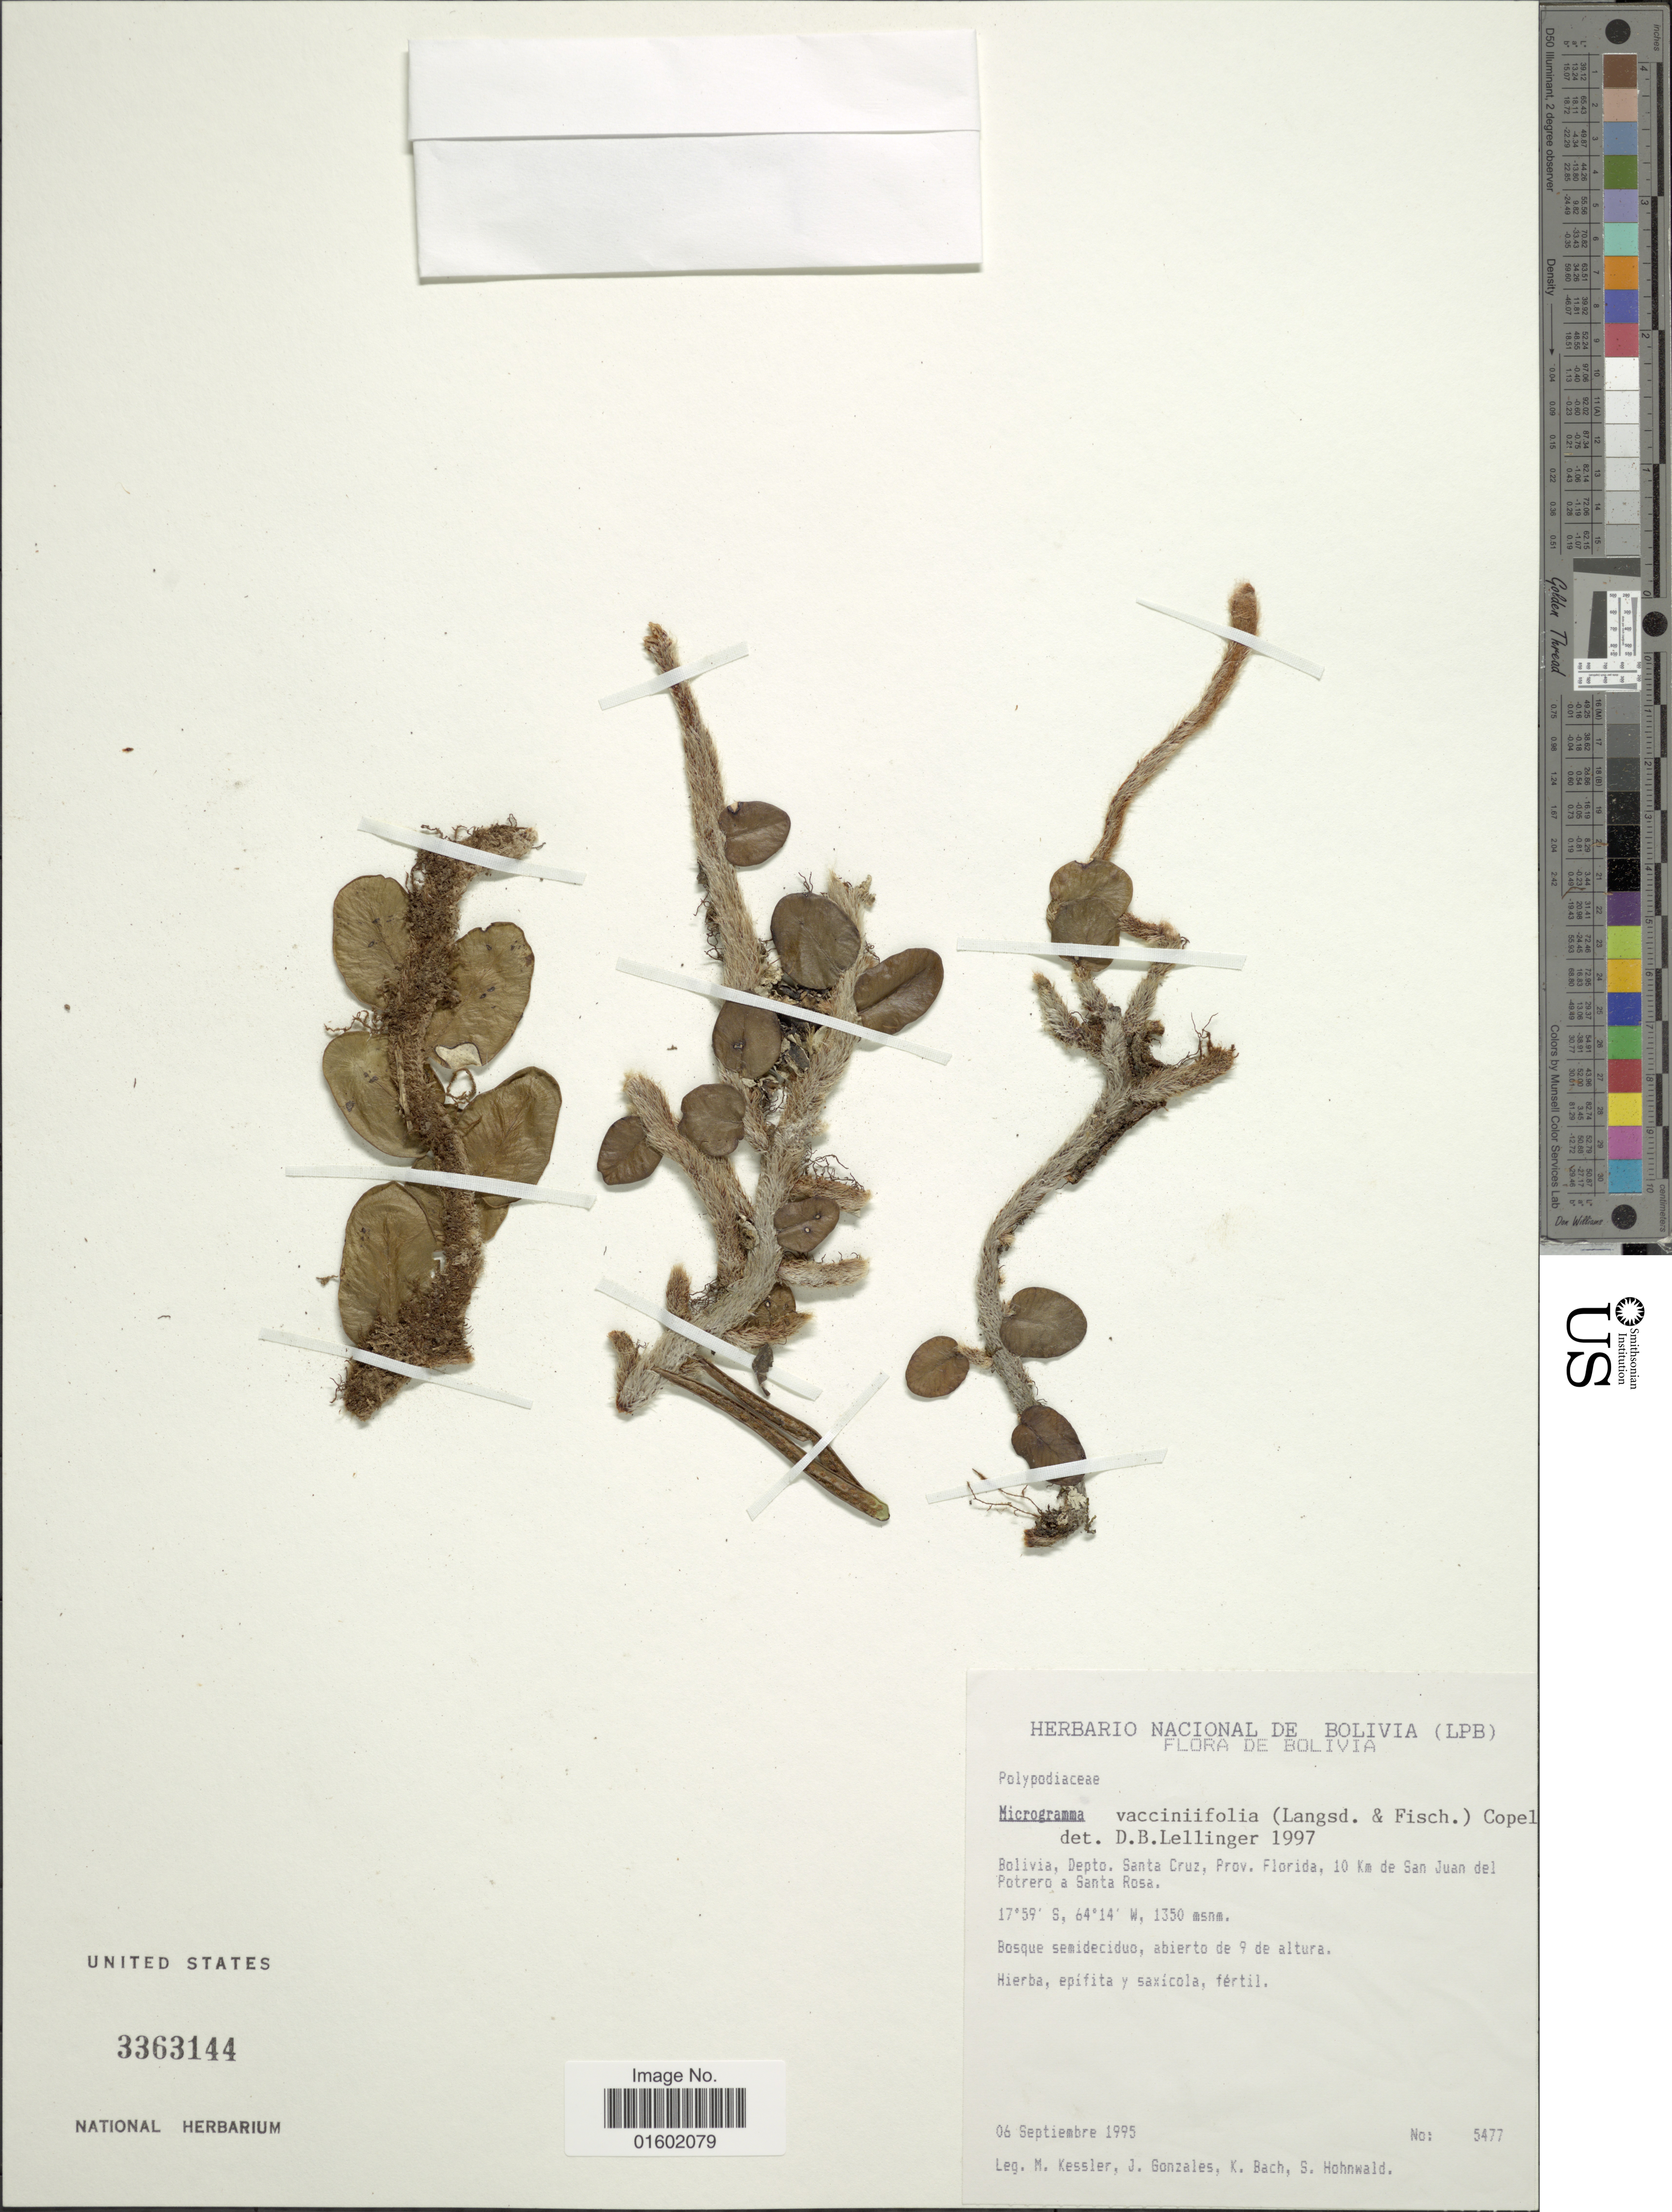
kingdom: Plantae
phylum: Tracheophyta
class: Polypodiopsida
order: Polypodiales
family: Polypodiaceae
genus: Microgramma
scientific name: Microgramma vaccinifolia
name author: (Langsd. & Fisch.) Copel.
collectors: M. Kessler, J. Gonzales, K. Bach & S. Hohnwald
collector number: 5477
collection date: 1995-09-06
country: Bolivia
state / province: Santa Cruz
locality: Depto. Santa Cruz, Prov. Florida, 10 km de San Juan de Potrero de Santa Rosa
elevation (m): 1350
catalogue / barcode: US 3363144